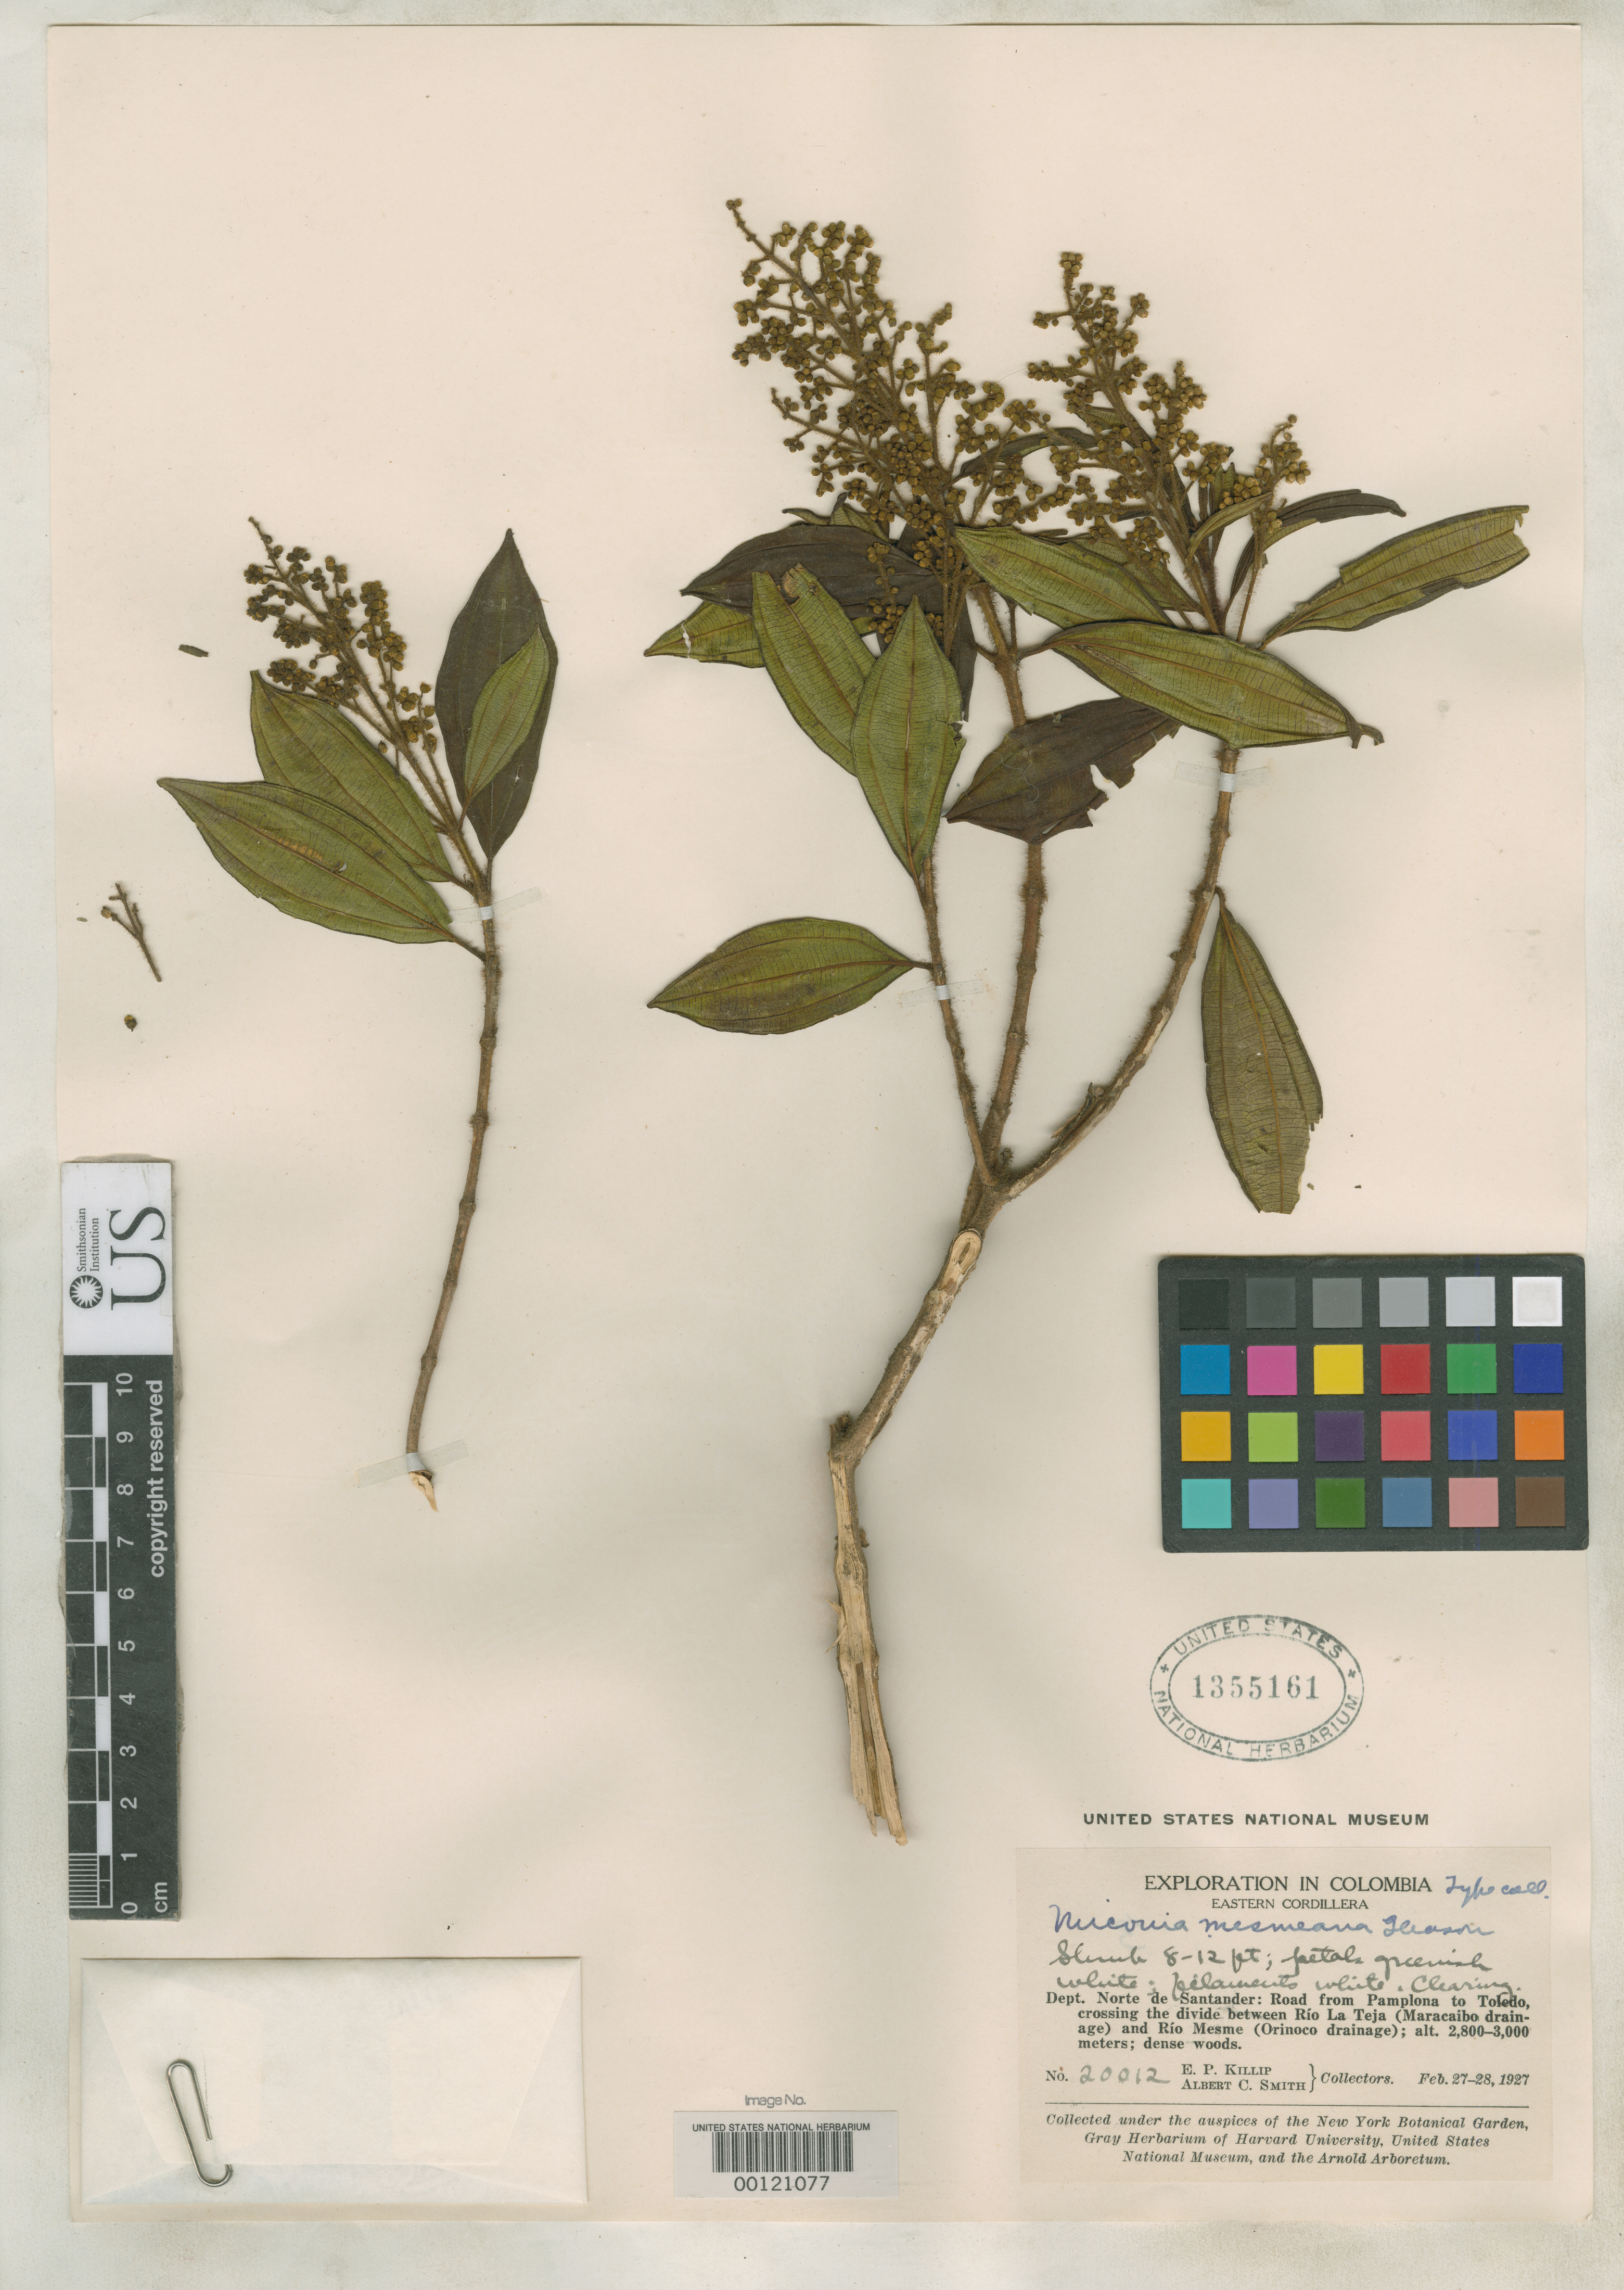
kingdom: Plantae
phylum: Tracheophyta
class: Magnoliopsida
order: Myrtales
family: Melastomataceae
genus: Miconia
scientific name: Miconia mesmeana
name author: Gleason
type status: Isotype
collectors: E. P. Killip & A. C. Smith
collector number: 20012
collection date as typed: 27 Feb 1927 to 28 Feb 1927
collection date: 1927-02-27/1927-02-28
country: Colombia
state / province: Norte de Santander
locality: From Pamplona to Toledo, between Rio La Teja and Rio Mesme.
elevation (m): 2800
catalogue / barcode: US 1355161